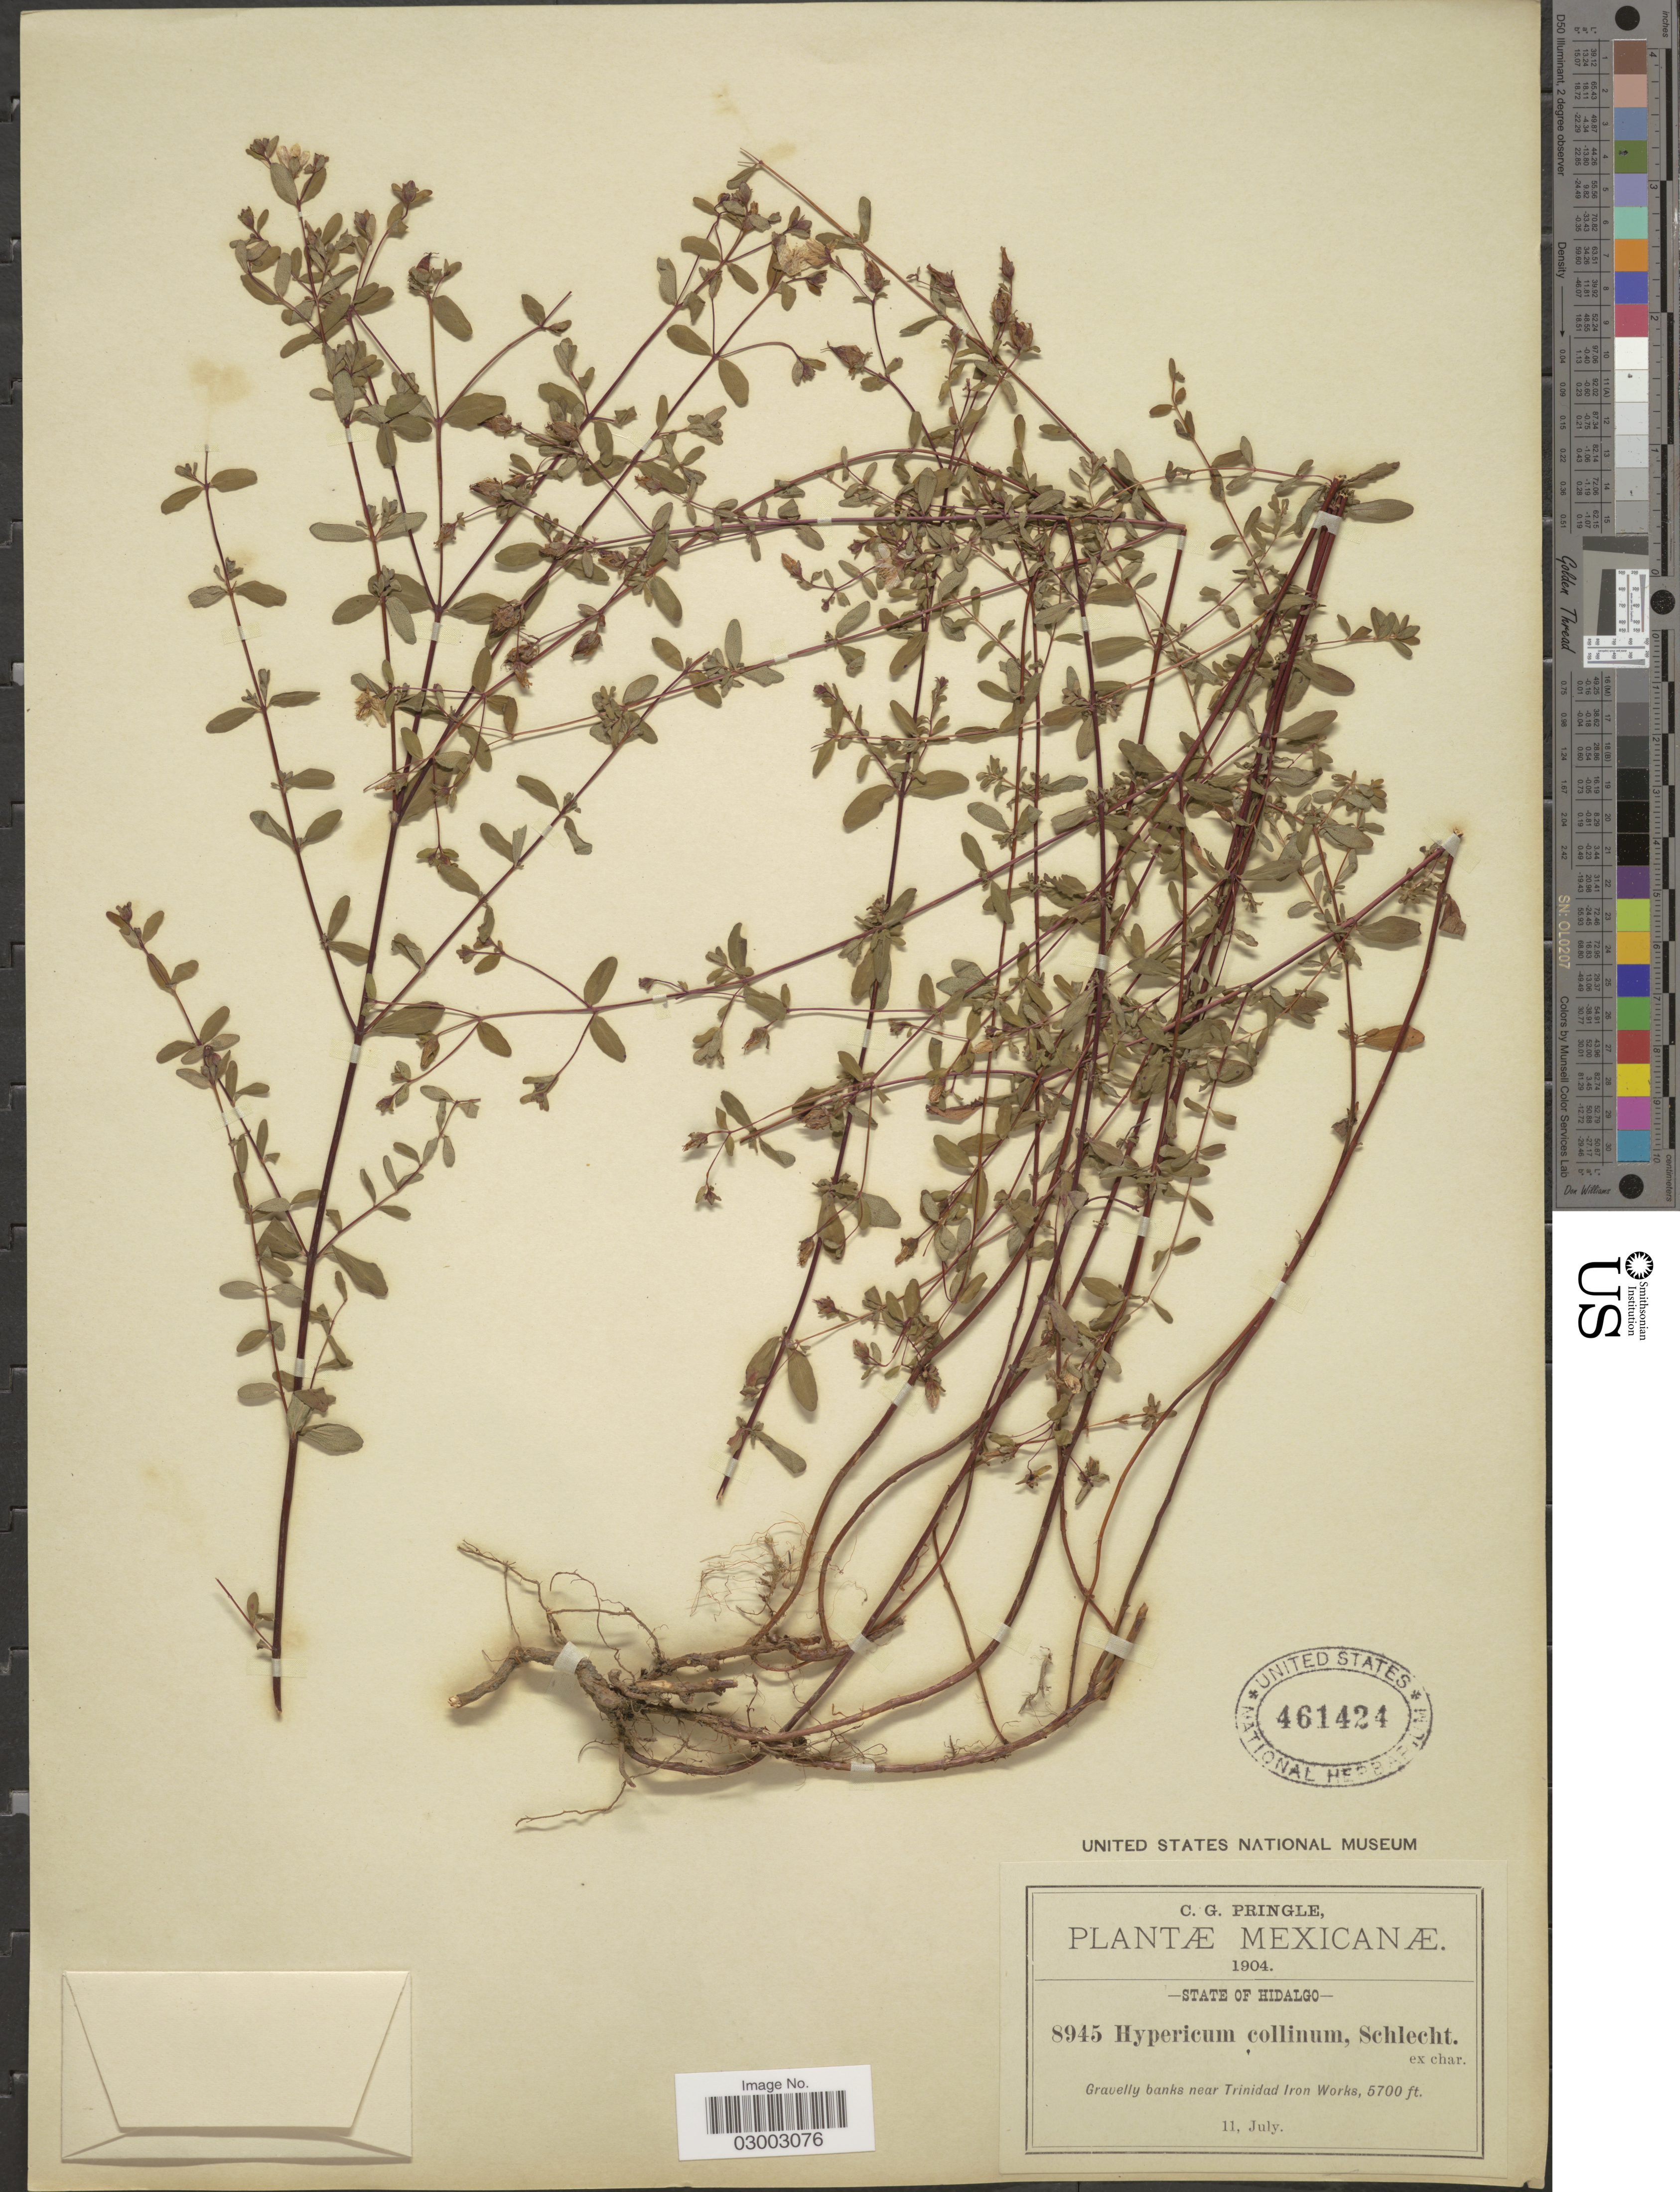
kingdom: Plantae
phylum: Tracheophyta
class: Magnoliopsida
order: Malpighiales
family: Hypericaceae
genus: Hypericum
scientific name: Hypericum collinum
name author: Schltdl. & Cham.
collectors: C. G. Pringle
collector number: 8945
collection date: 1904-07-11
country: Mexico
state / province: Hidalgo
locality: Gravelly banks near Trinidad Iron Works.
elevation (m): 1737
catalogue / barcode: US 461424